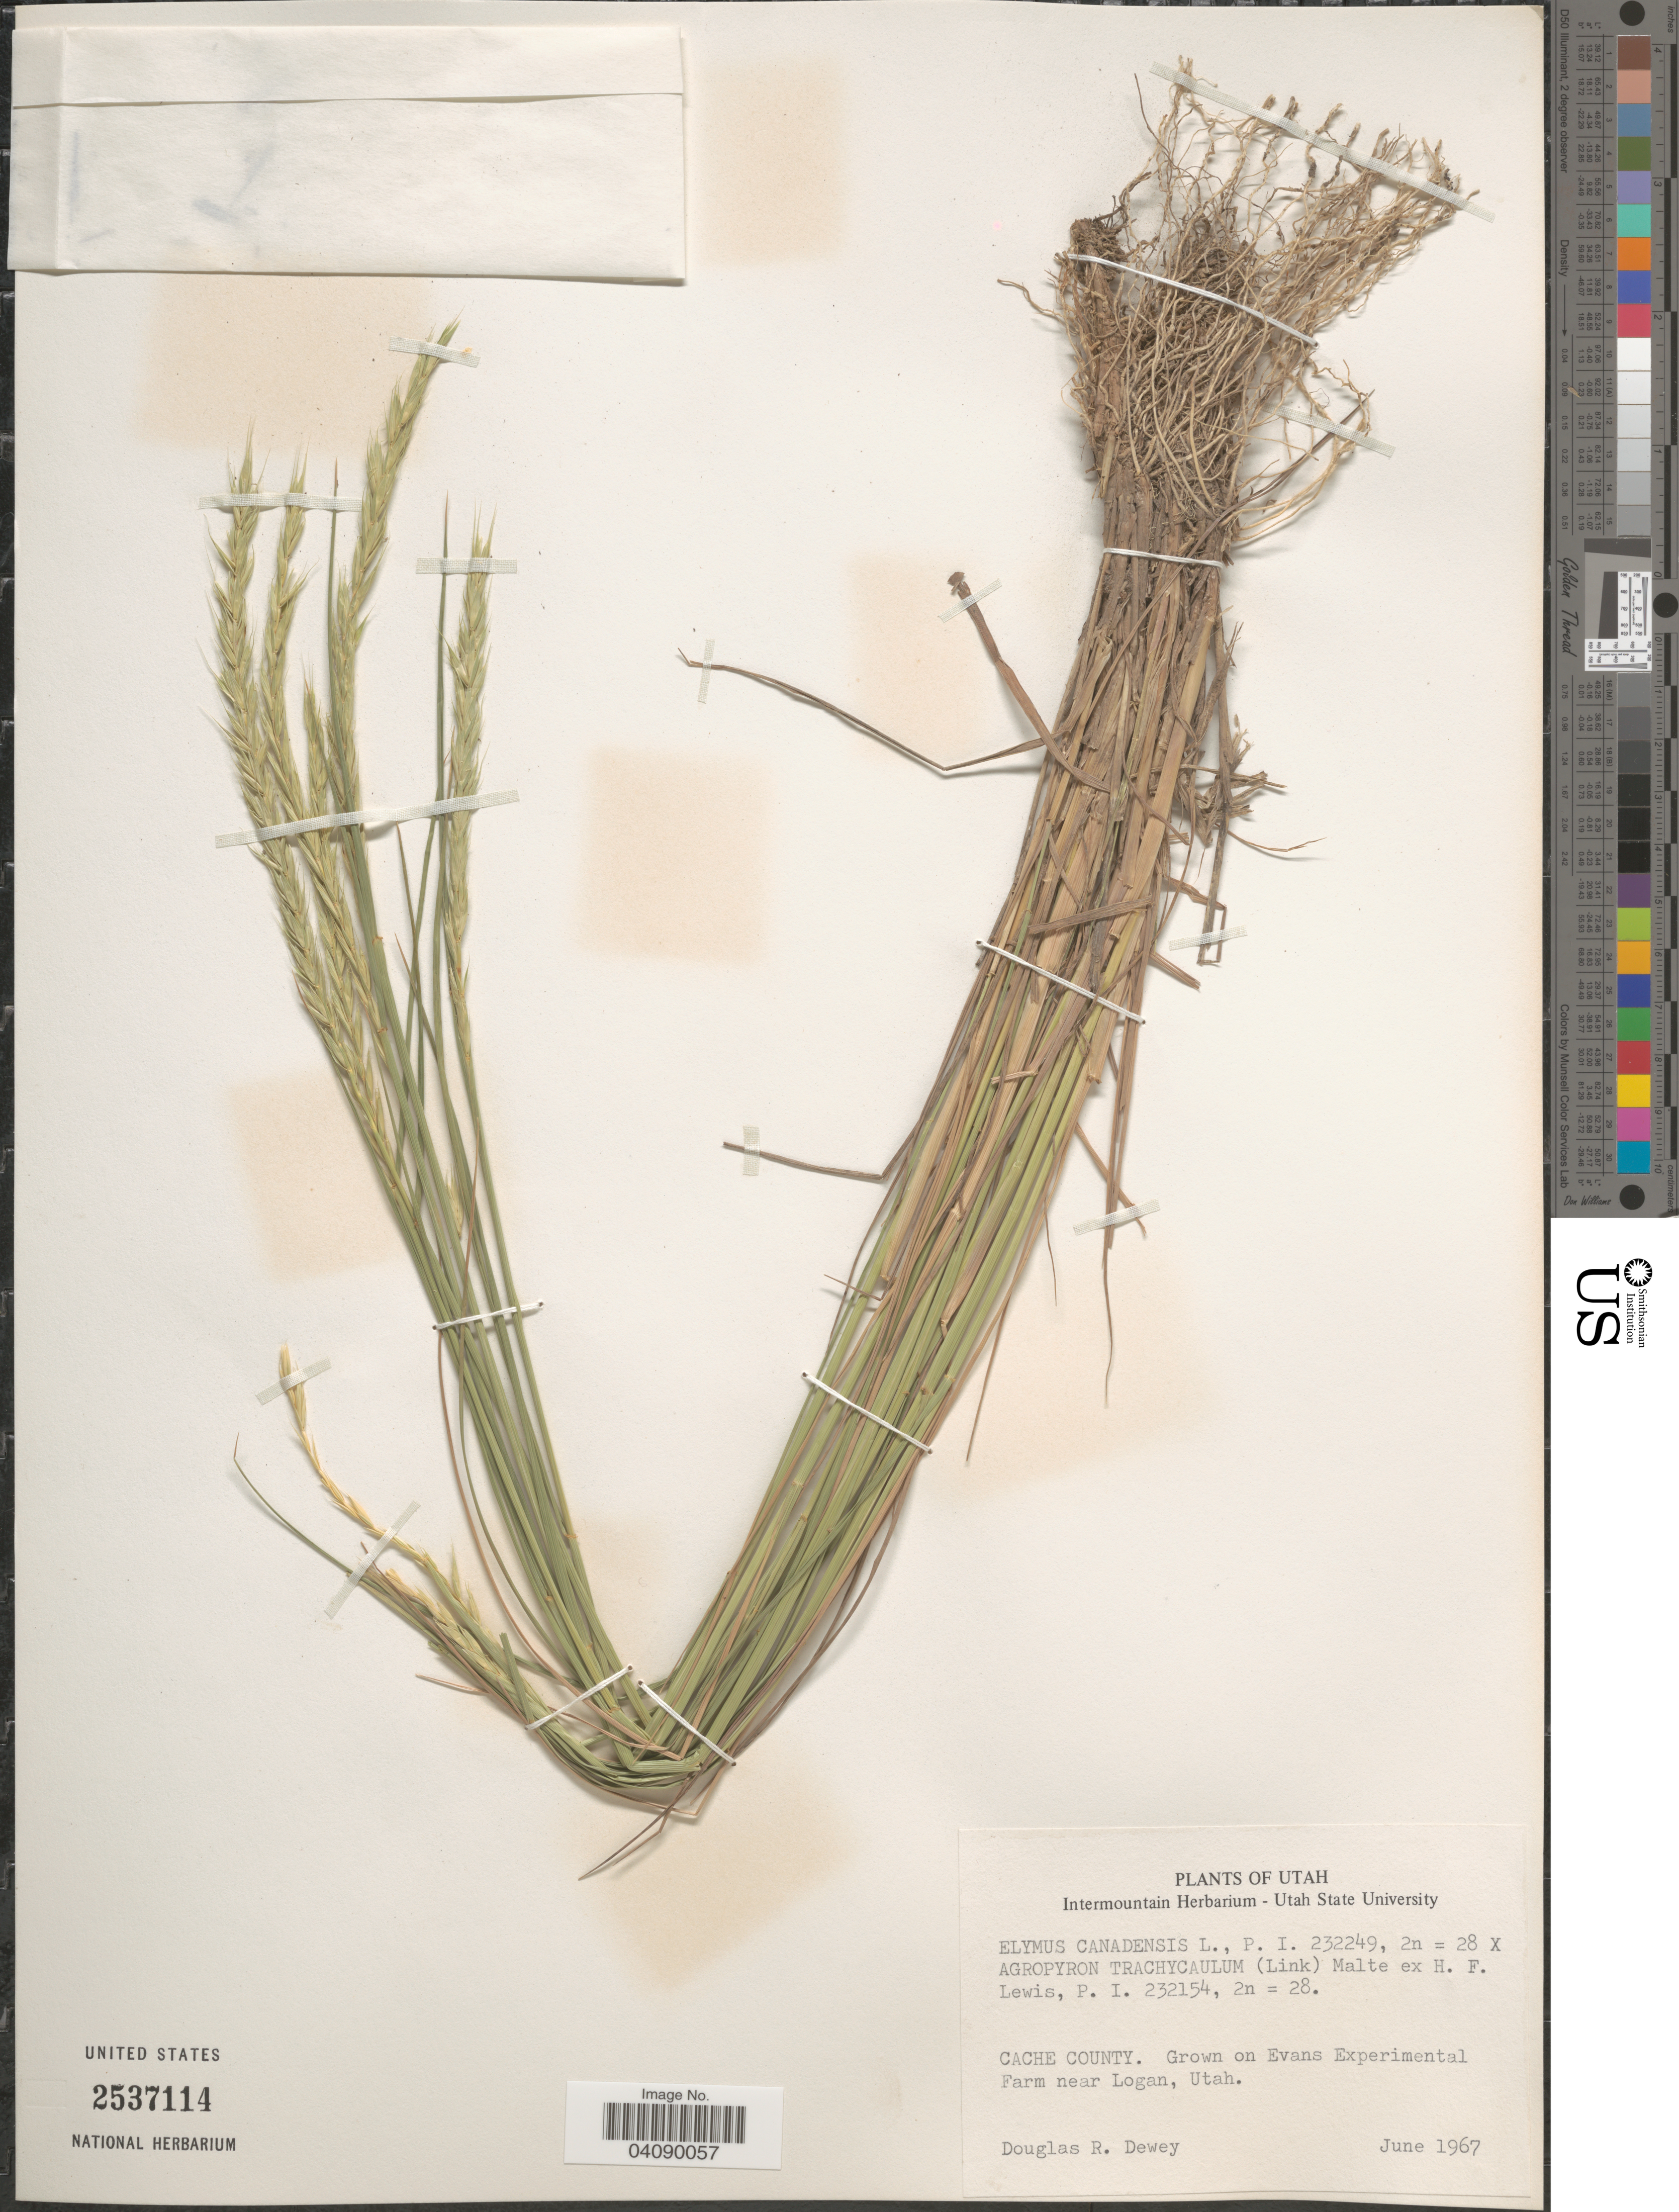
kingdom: Plantae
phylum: Tracheophyta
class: Liliopsida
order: Poales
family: Poaceae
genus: Agroelymus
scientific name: x Agroelymus sp.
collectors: D. Dewey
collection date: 1967-06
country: United States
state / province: Utah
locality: Cache County. Grown on Evans Experimental Farm near Logan.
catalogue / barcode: US 2537114